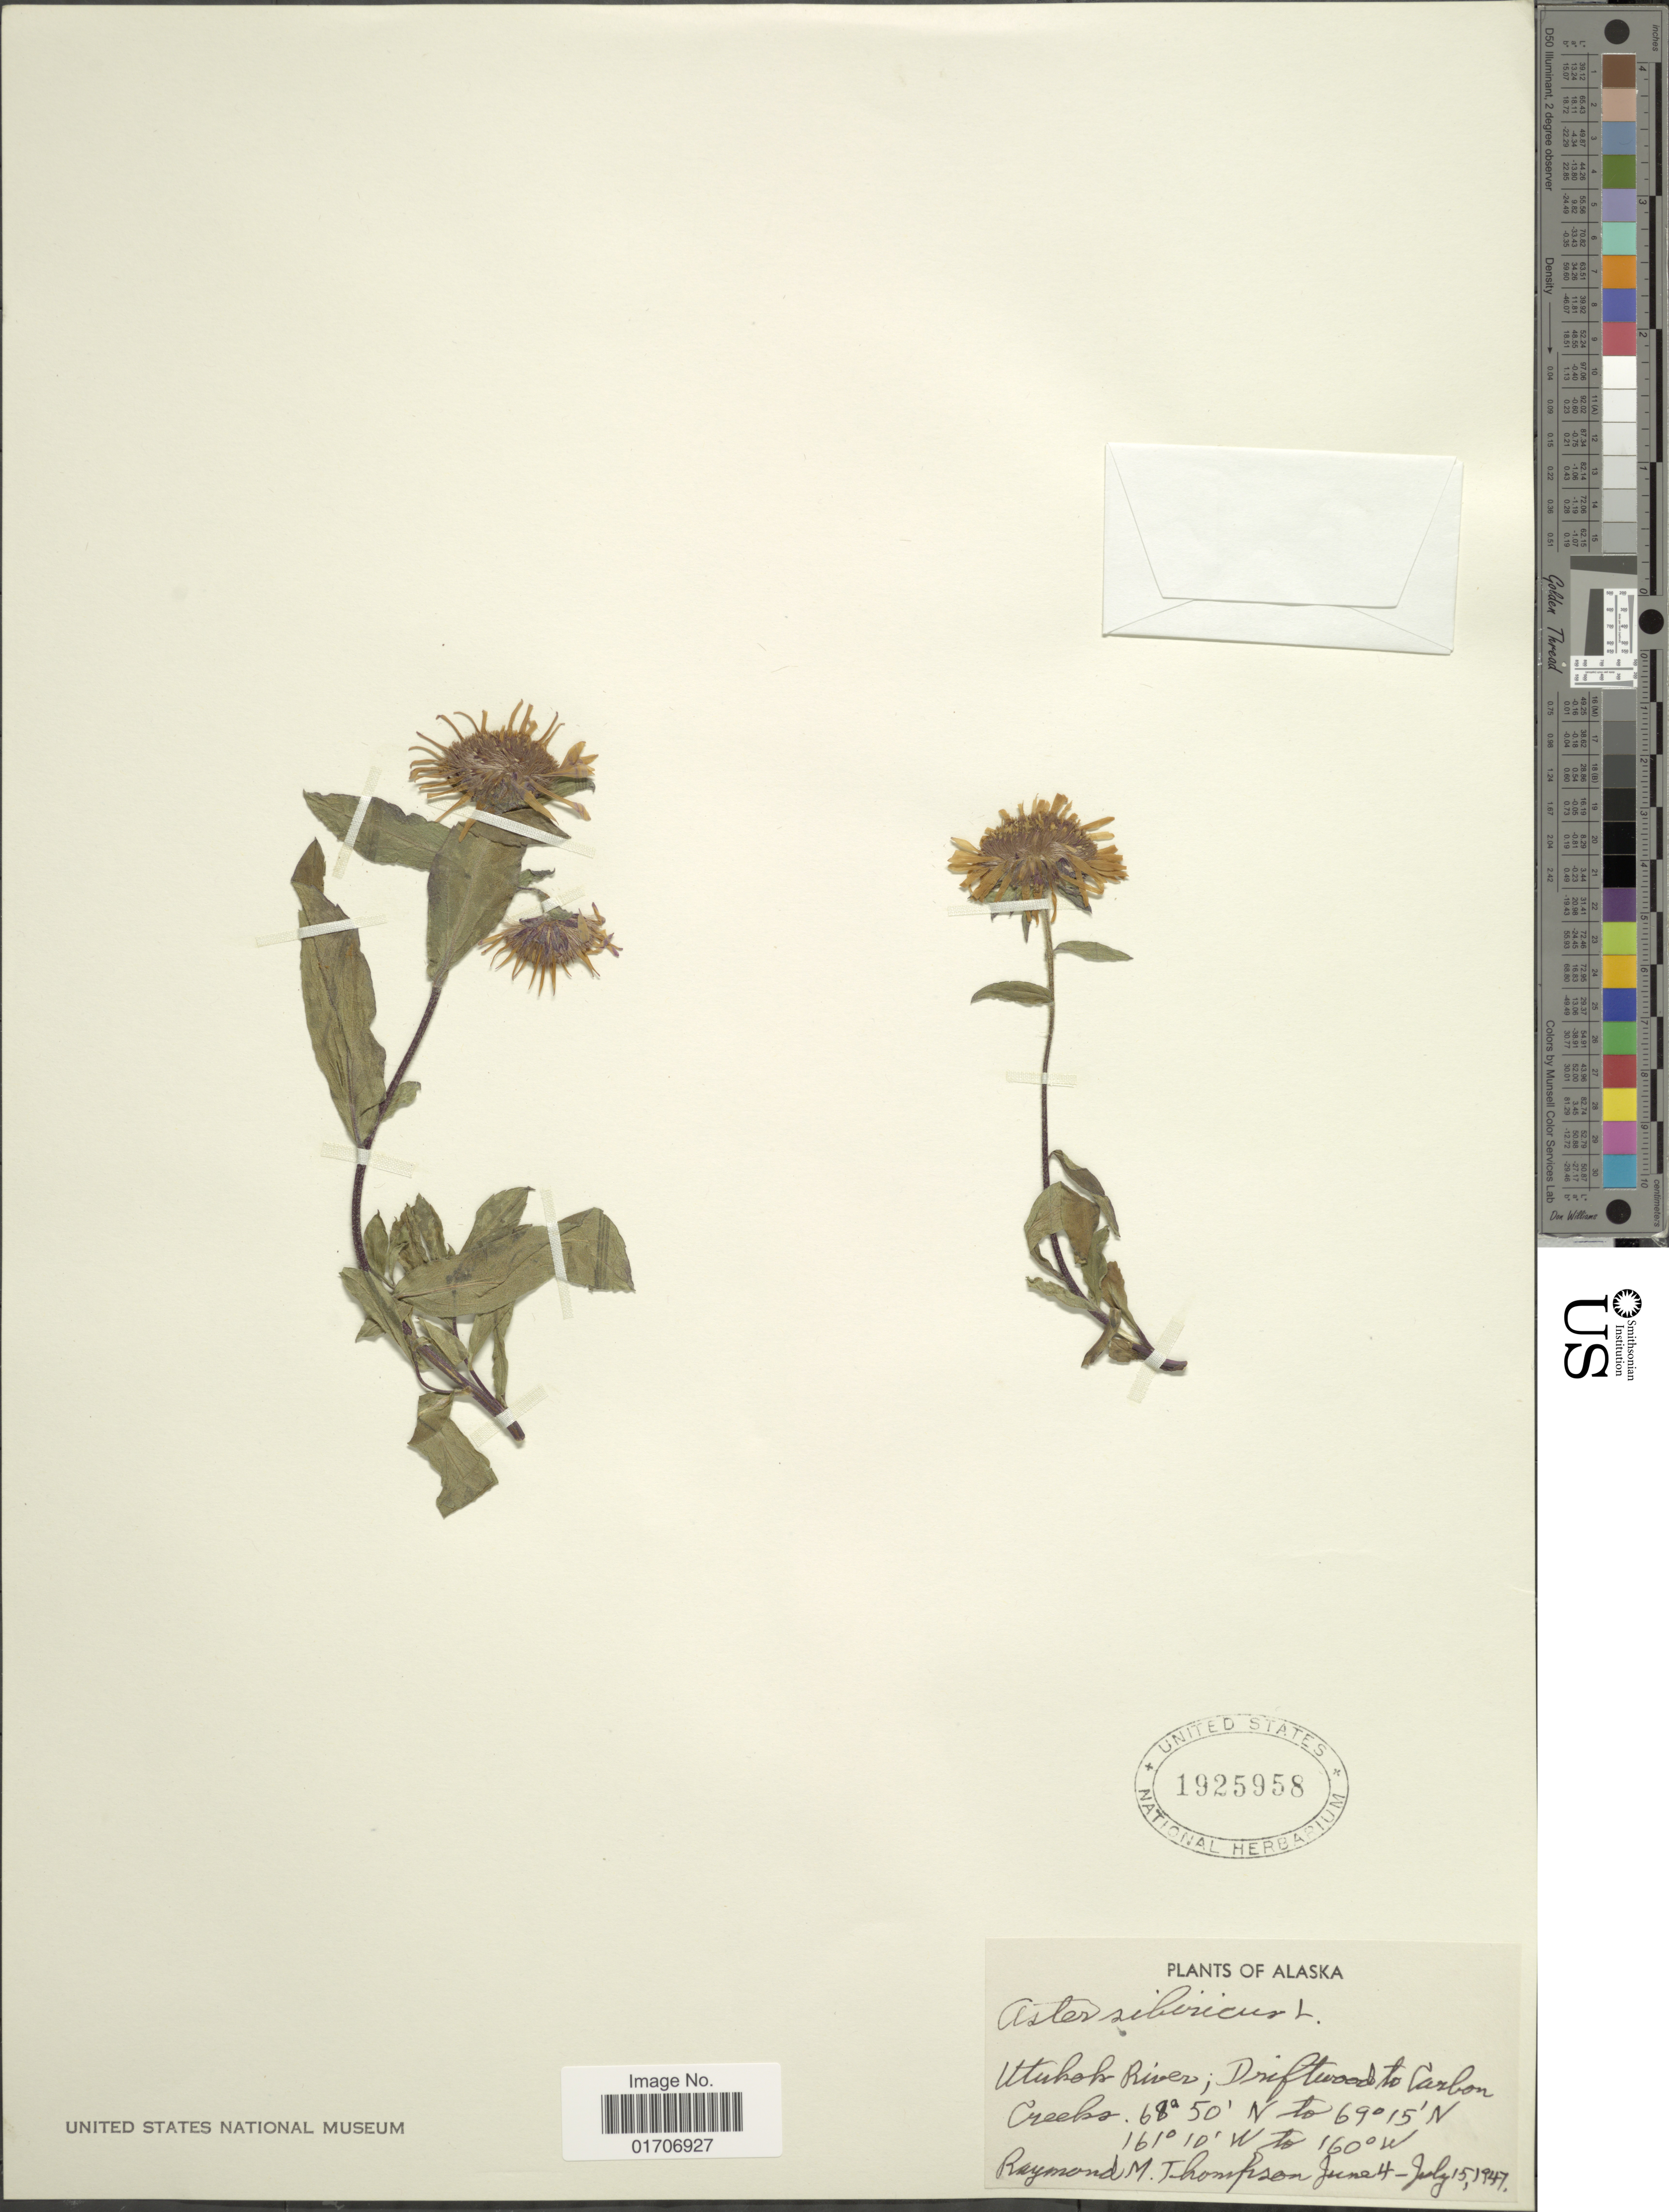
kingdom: Plantae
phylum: Tracheophyta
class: Magnoliopsida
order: Asterales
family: Asteraceae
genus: Eurybia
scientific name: Eurybia sibirica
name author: (L.) G.L. Nesom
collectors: R. Thompson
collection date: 1947-06-04/1947-07-15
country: United States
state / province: Alaska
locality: Utokok River; Driftwood to Carbon Creeks.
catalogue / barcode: US 1925958